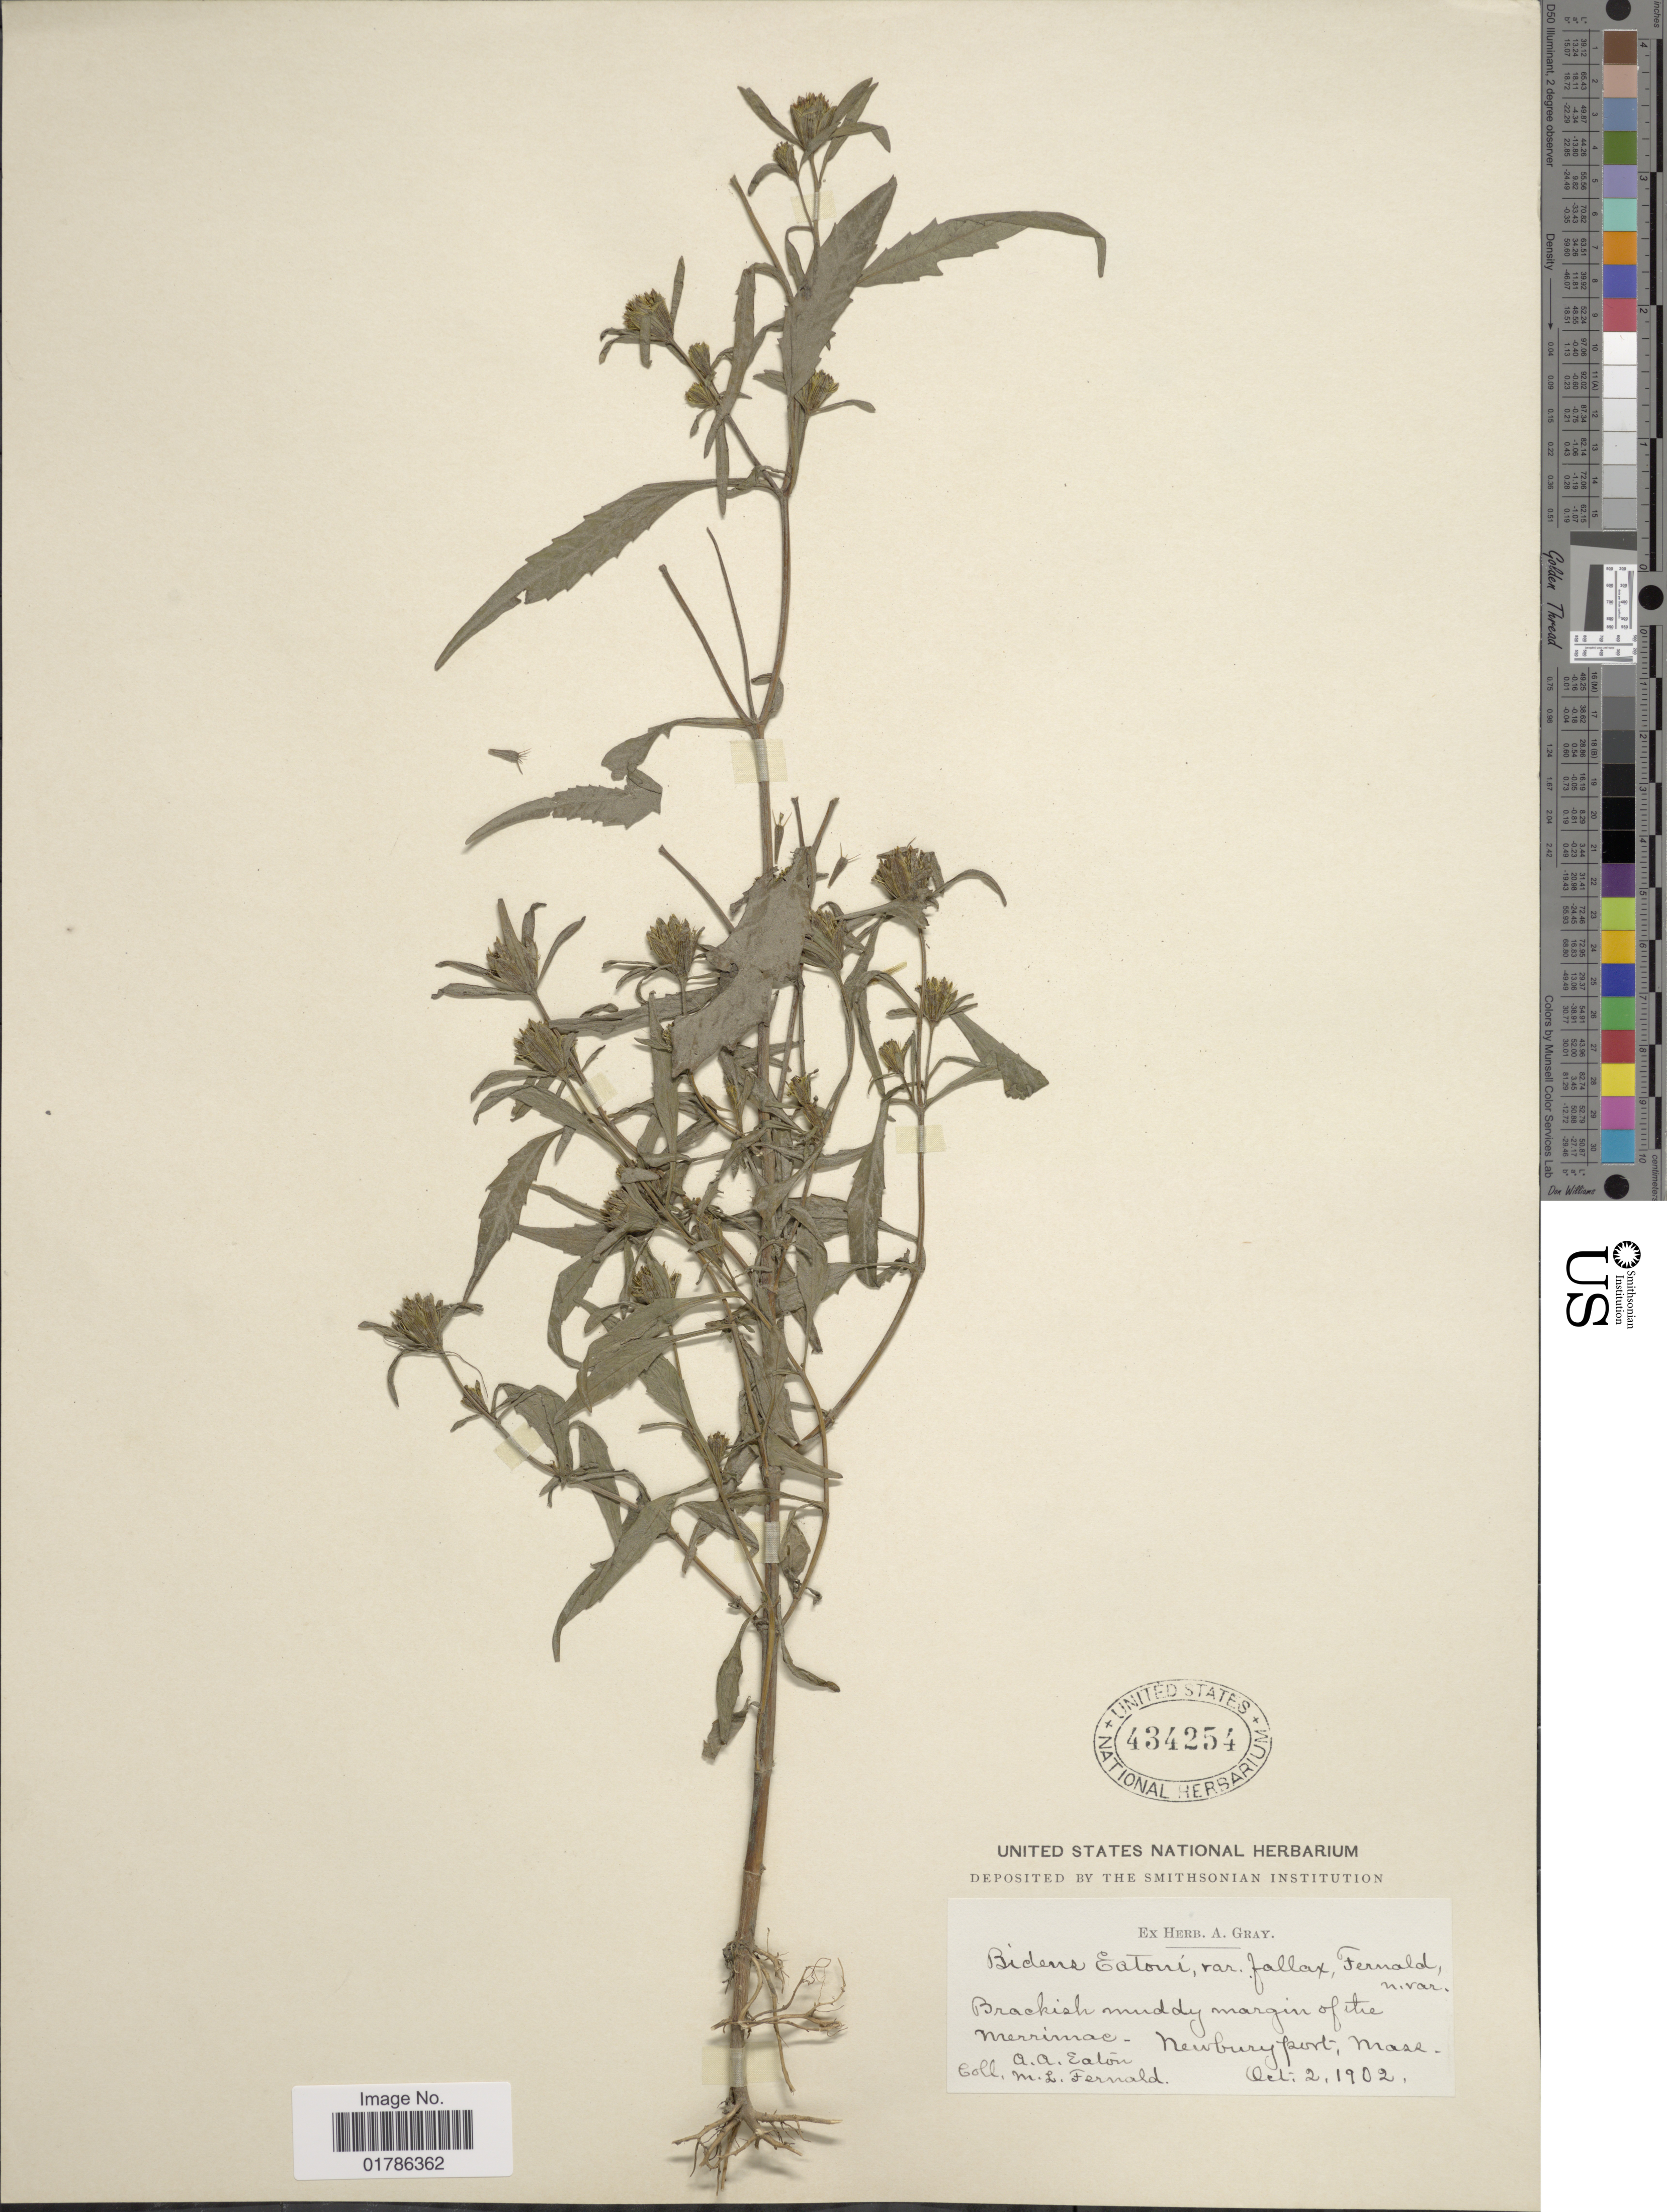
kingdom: Plantae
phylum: Tracheophyta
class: Magnoliopsida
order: Asterales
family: Asteraceae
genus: Bidens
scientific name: Bidens eatonii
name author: Fernald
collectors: A. A. Eaton & M. L. Fernald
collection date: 1902-10-02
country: United States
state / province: Massachusetts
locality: Brackish muddy margin of the merrimac, Newburry fort, Mass.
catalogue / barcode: US 434254